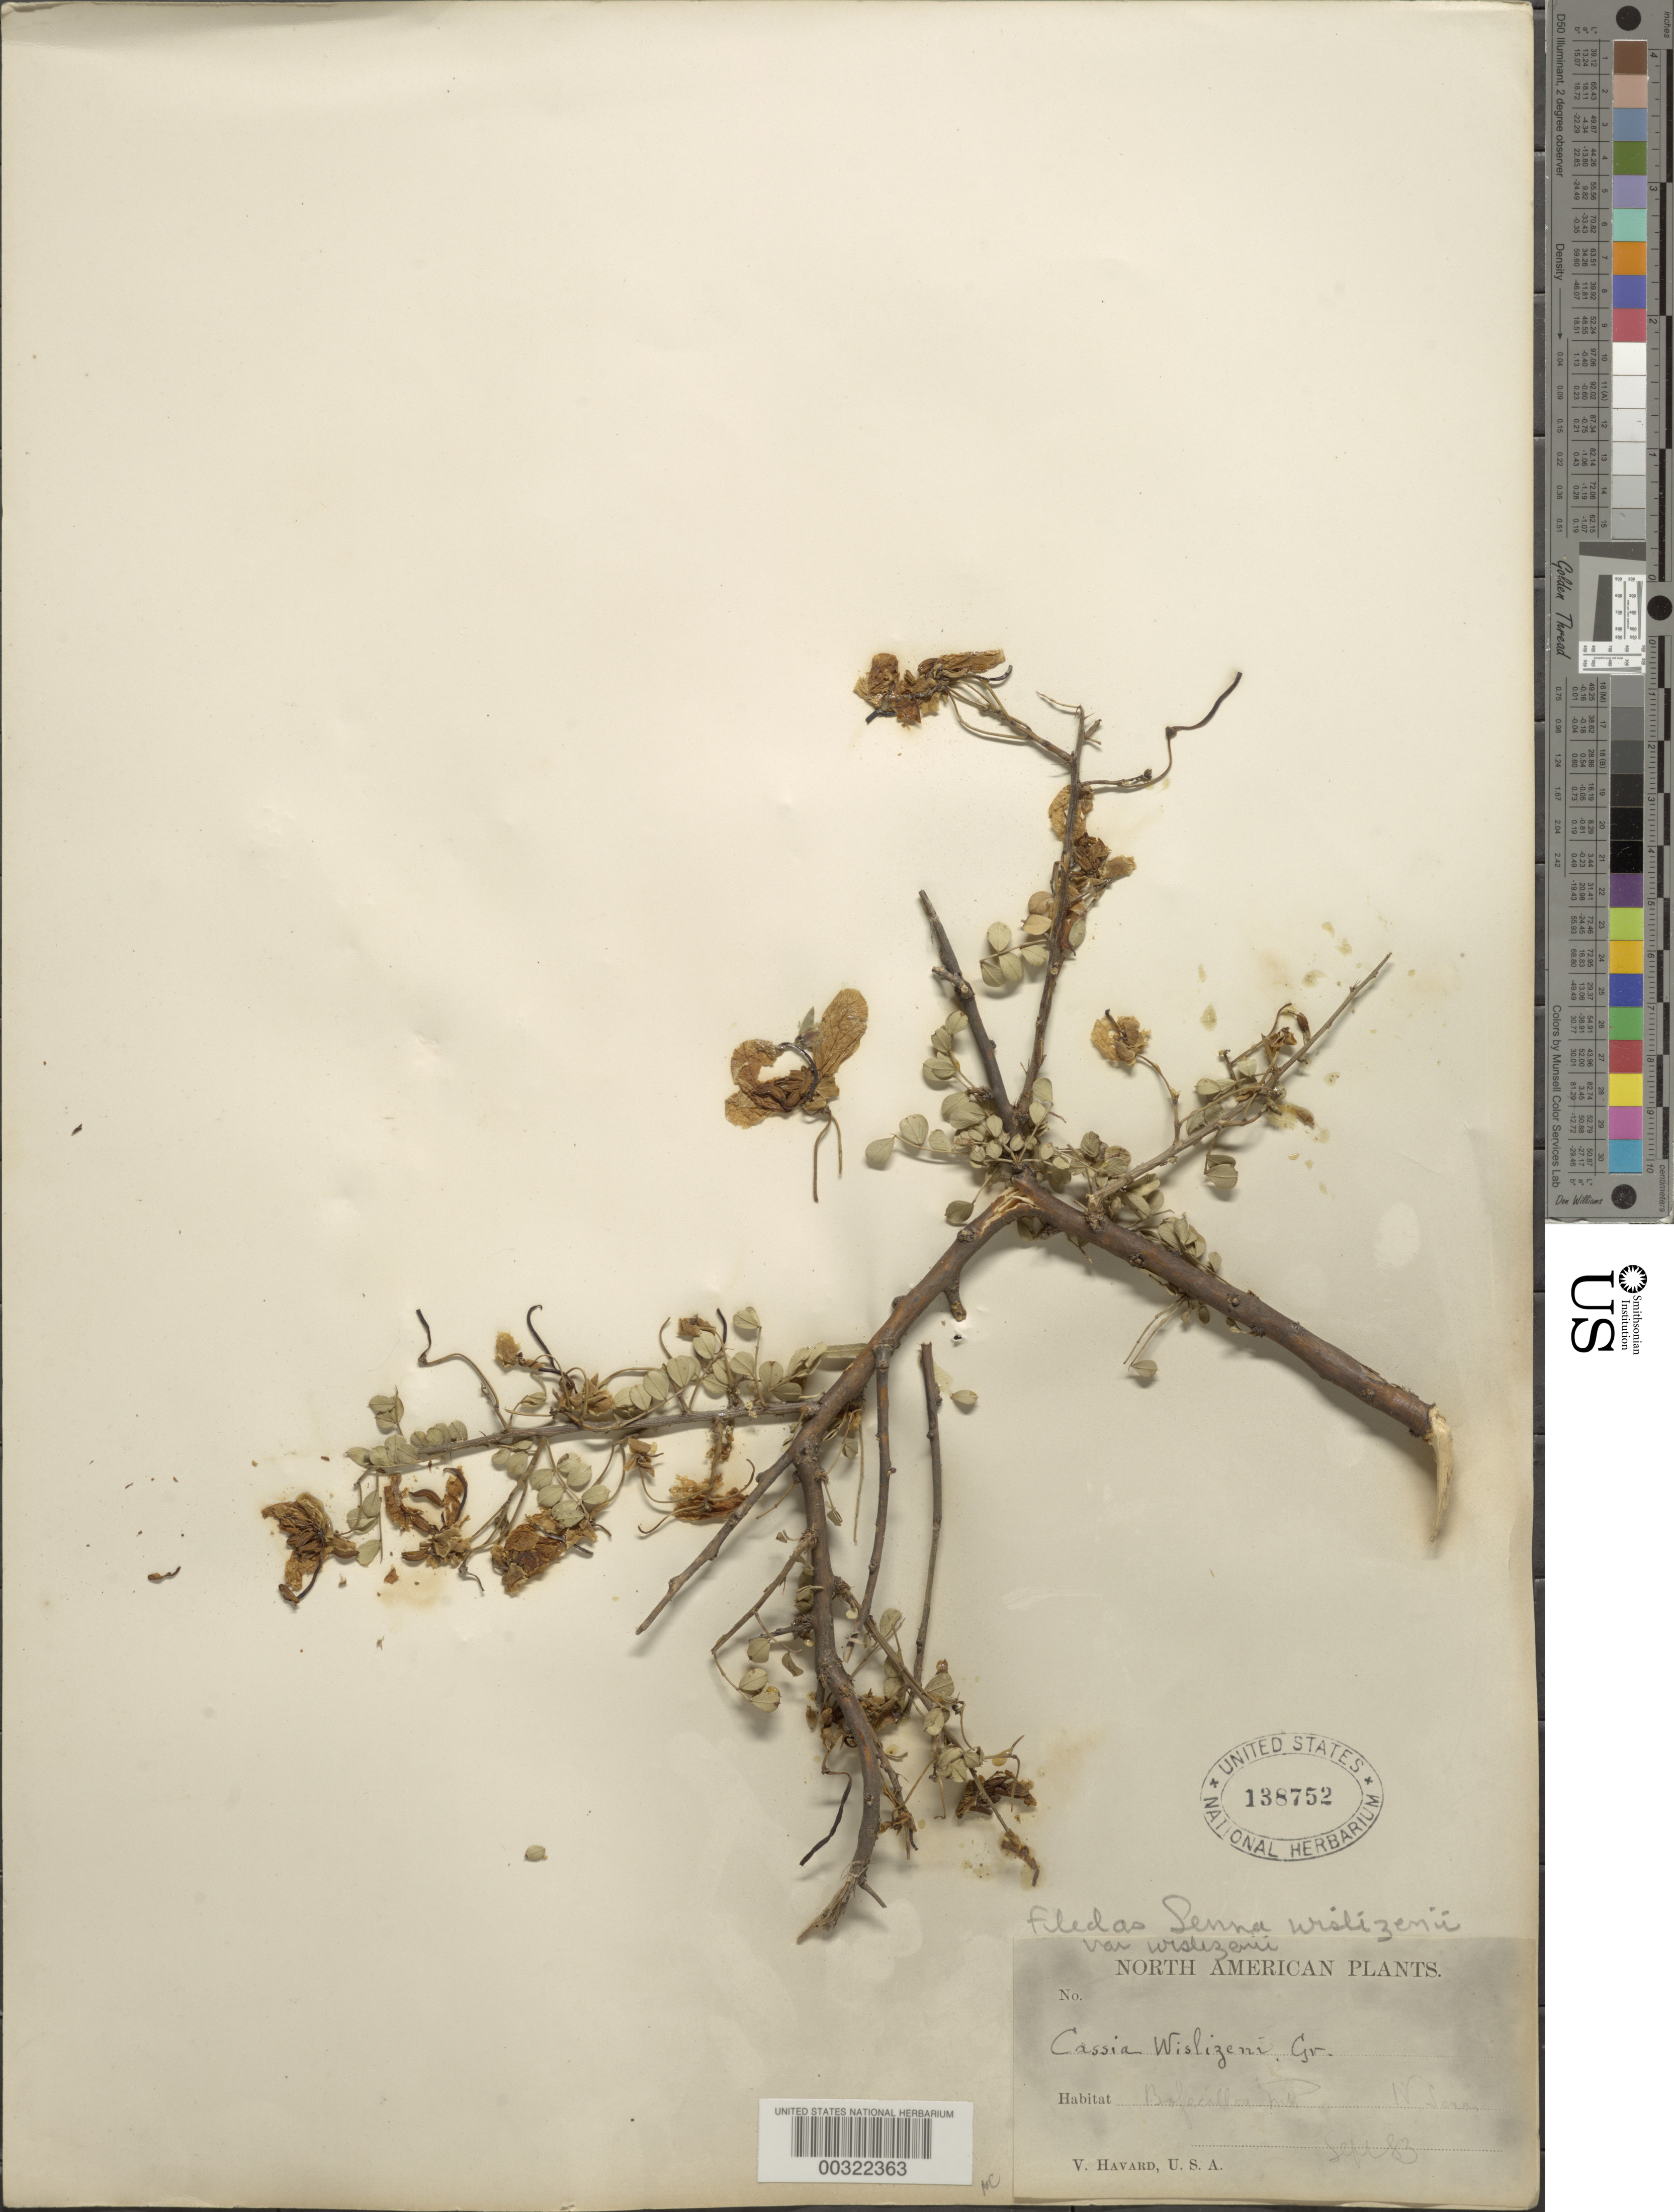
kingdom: Plantae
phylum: Tracheophyta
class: Magnoliopsida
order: Fabales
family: Fabaceae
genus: Senna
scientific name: Senna wislizeni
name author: (A. Gray) H.S. Irwin & Barneby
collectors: V. Havard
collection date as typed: Sep 1883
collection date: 1883-09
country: United States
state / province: Texas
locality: Bofecillos mts., north texas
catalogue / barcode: US 138752